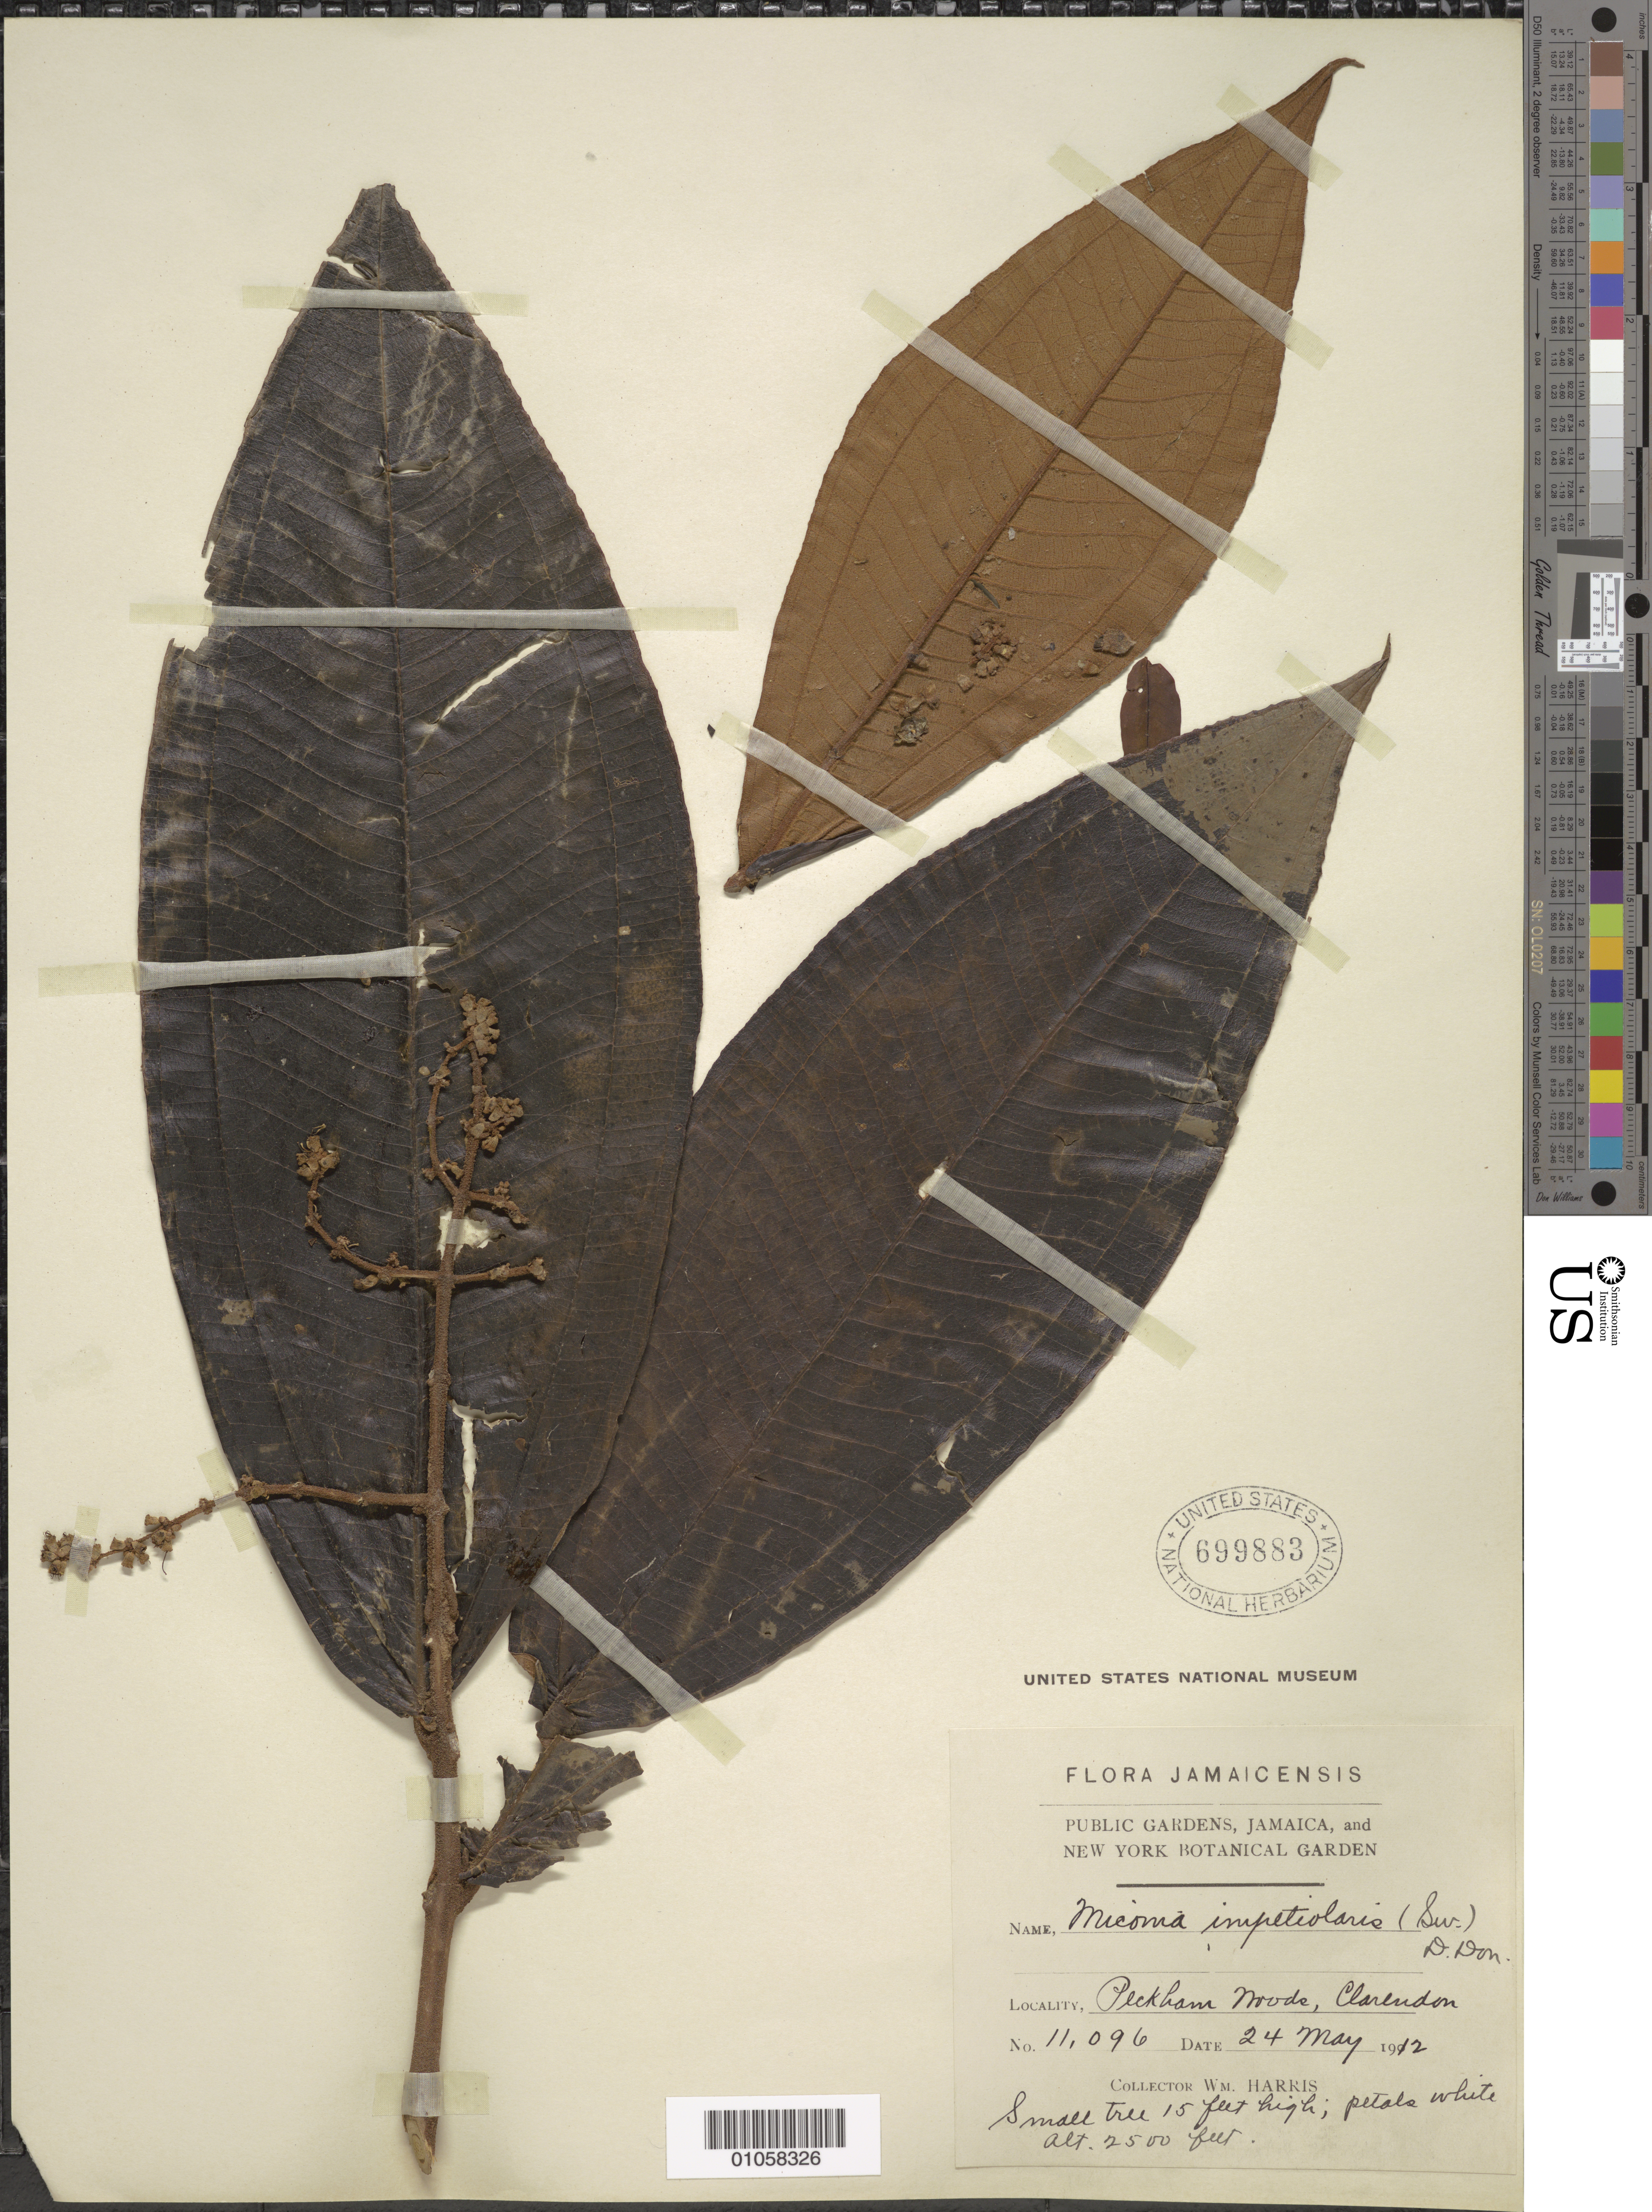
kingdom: Plantae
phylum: Tracheophyta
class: Magnoliopsida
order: Myrtales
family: Melastomataceae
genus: Miconia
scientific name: Miconia impetiolaris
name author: (Sw.) D. Don ex DC.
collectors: W. Harris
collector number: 11096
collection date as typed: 24 May 1912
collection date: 1912-05-24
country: Jamaica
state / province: Clarendon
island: Jamaica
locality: Peckham Woods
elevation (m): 762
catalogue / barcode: US 699883